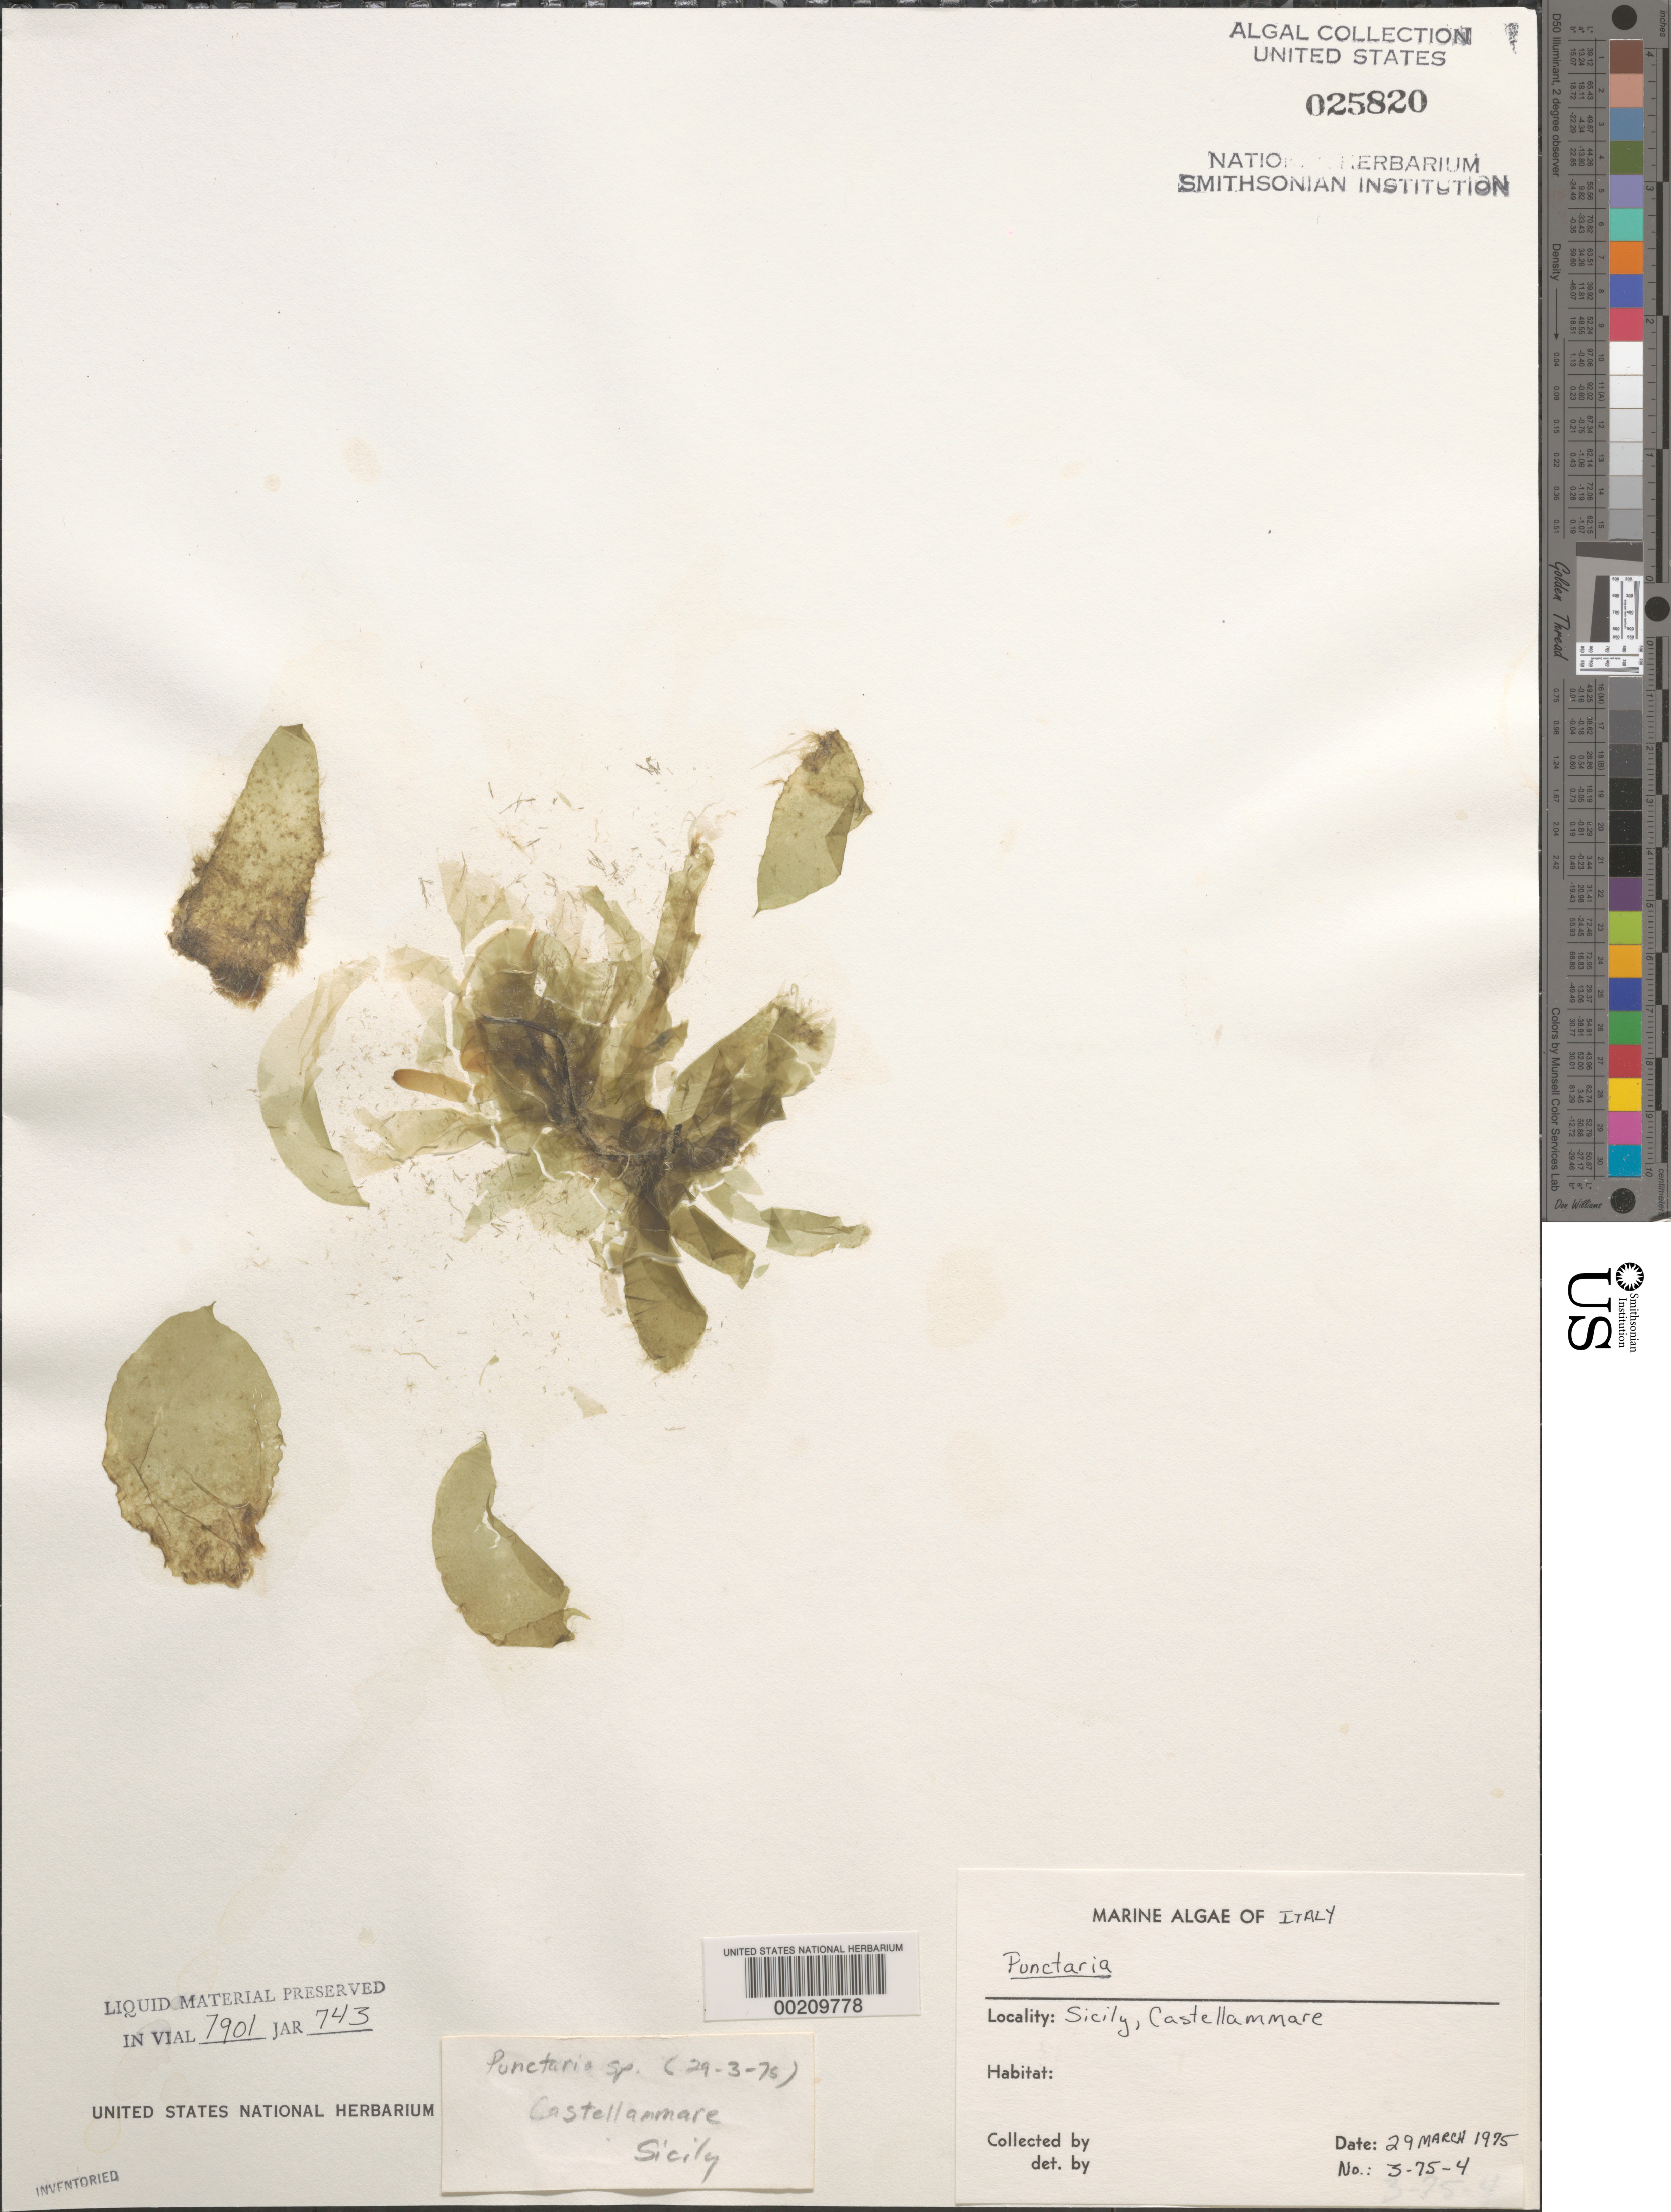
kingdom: Chromista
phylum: Ochrophyta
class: Phaeophyceae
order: Dictyosiphonales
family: Punctariaceae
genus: Punctaria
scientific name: Punctaria sp.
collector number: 3-75-4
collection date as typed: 29 Mar 1975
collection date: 1975-03-29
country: Italy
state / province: Siciliana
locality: Castellammare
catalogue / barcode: US 25820